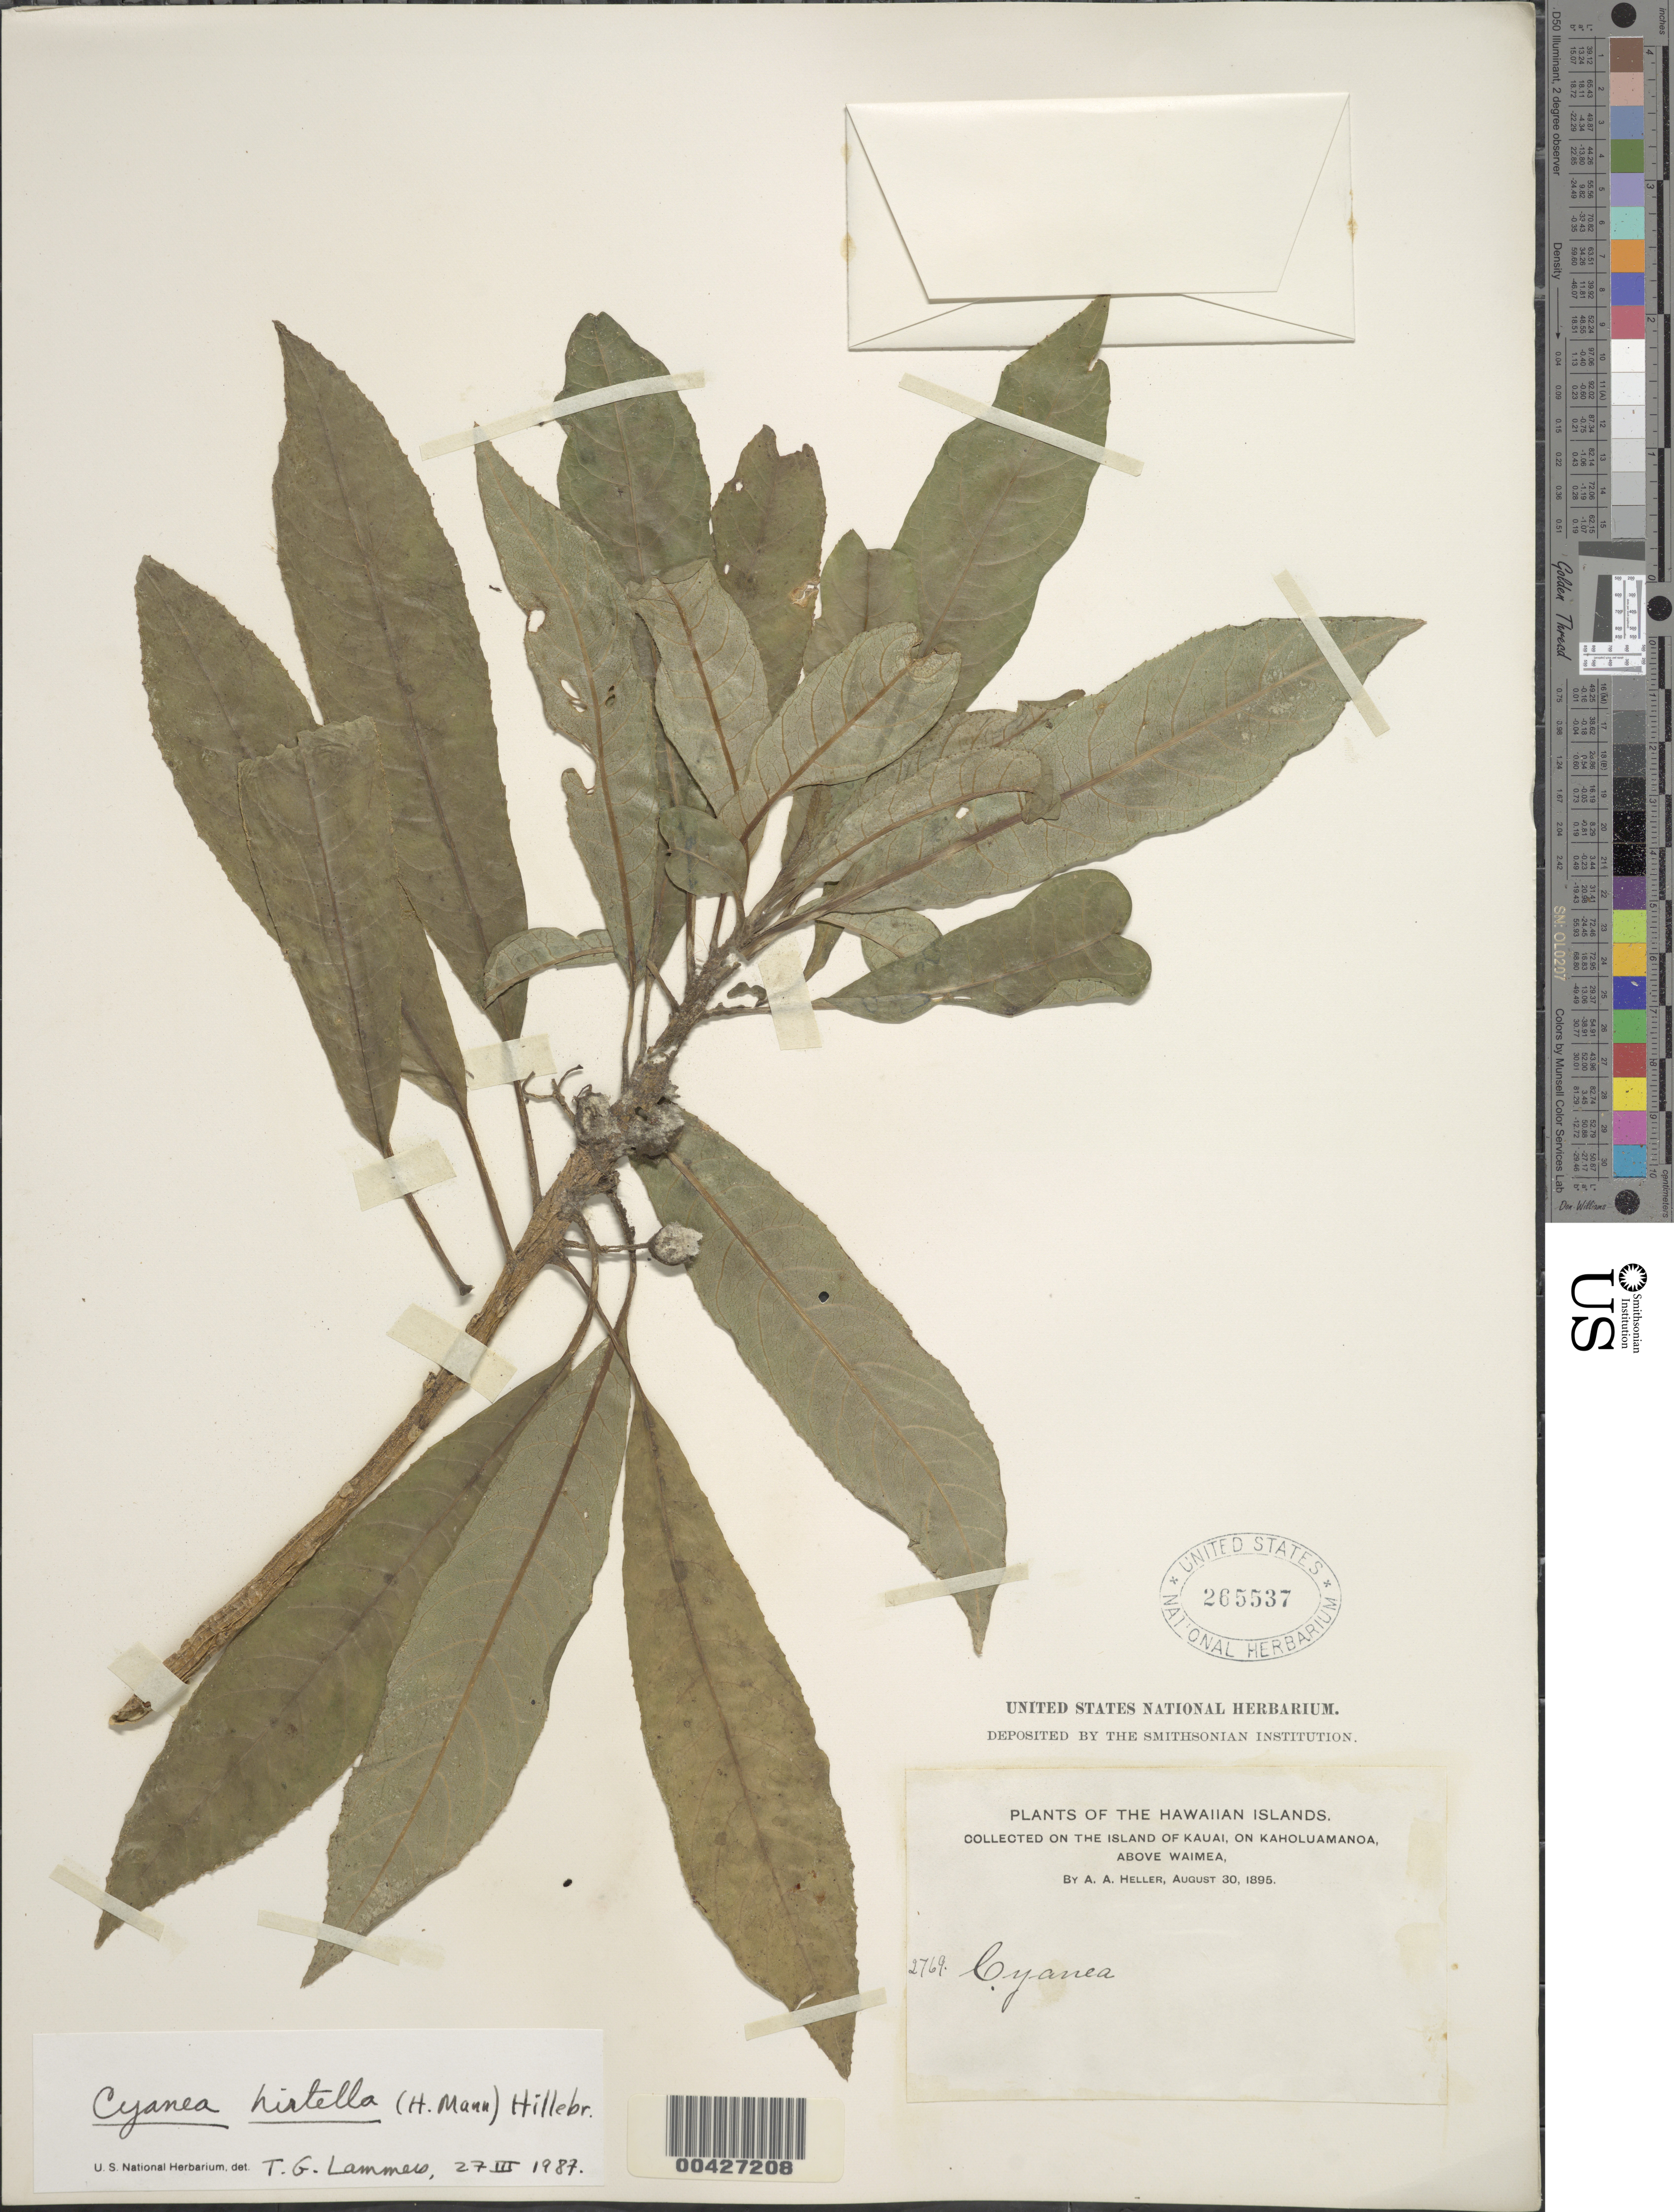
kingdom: Plantae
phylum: Tracheophyta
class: Magnoliopsida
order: Asterales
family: Campanulaceae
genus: Cyanea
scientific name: Cyanea hirtella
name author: (H. Mann) Hillebr.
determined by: Lammers, T. G.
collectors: A. A. Heller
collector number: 2769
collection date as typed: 30 Aug 1895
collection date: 1895-08-30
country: United States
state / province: Hawaii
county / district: Kauai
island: Kaua'i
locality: Above Waimea, on Kaholuamanoa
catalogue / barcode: US 265537